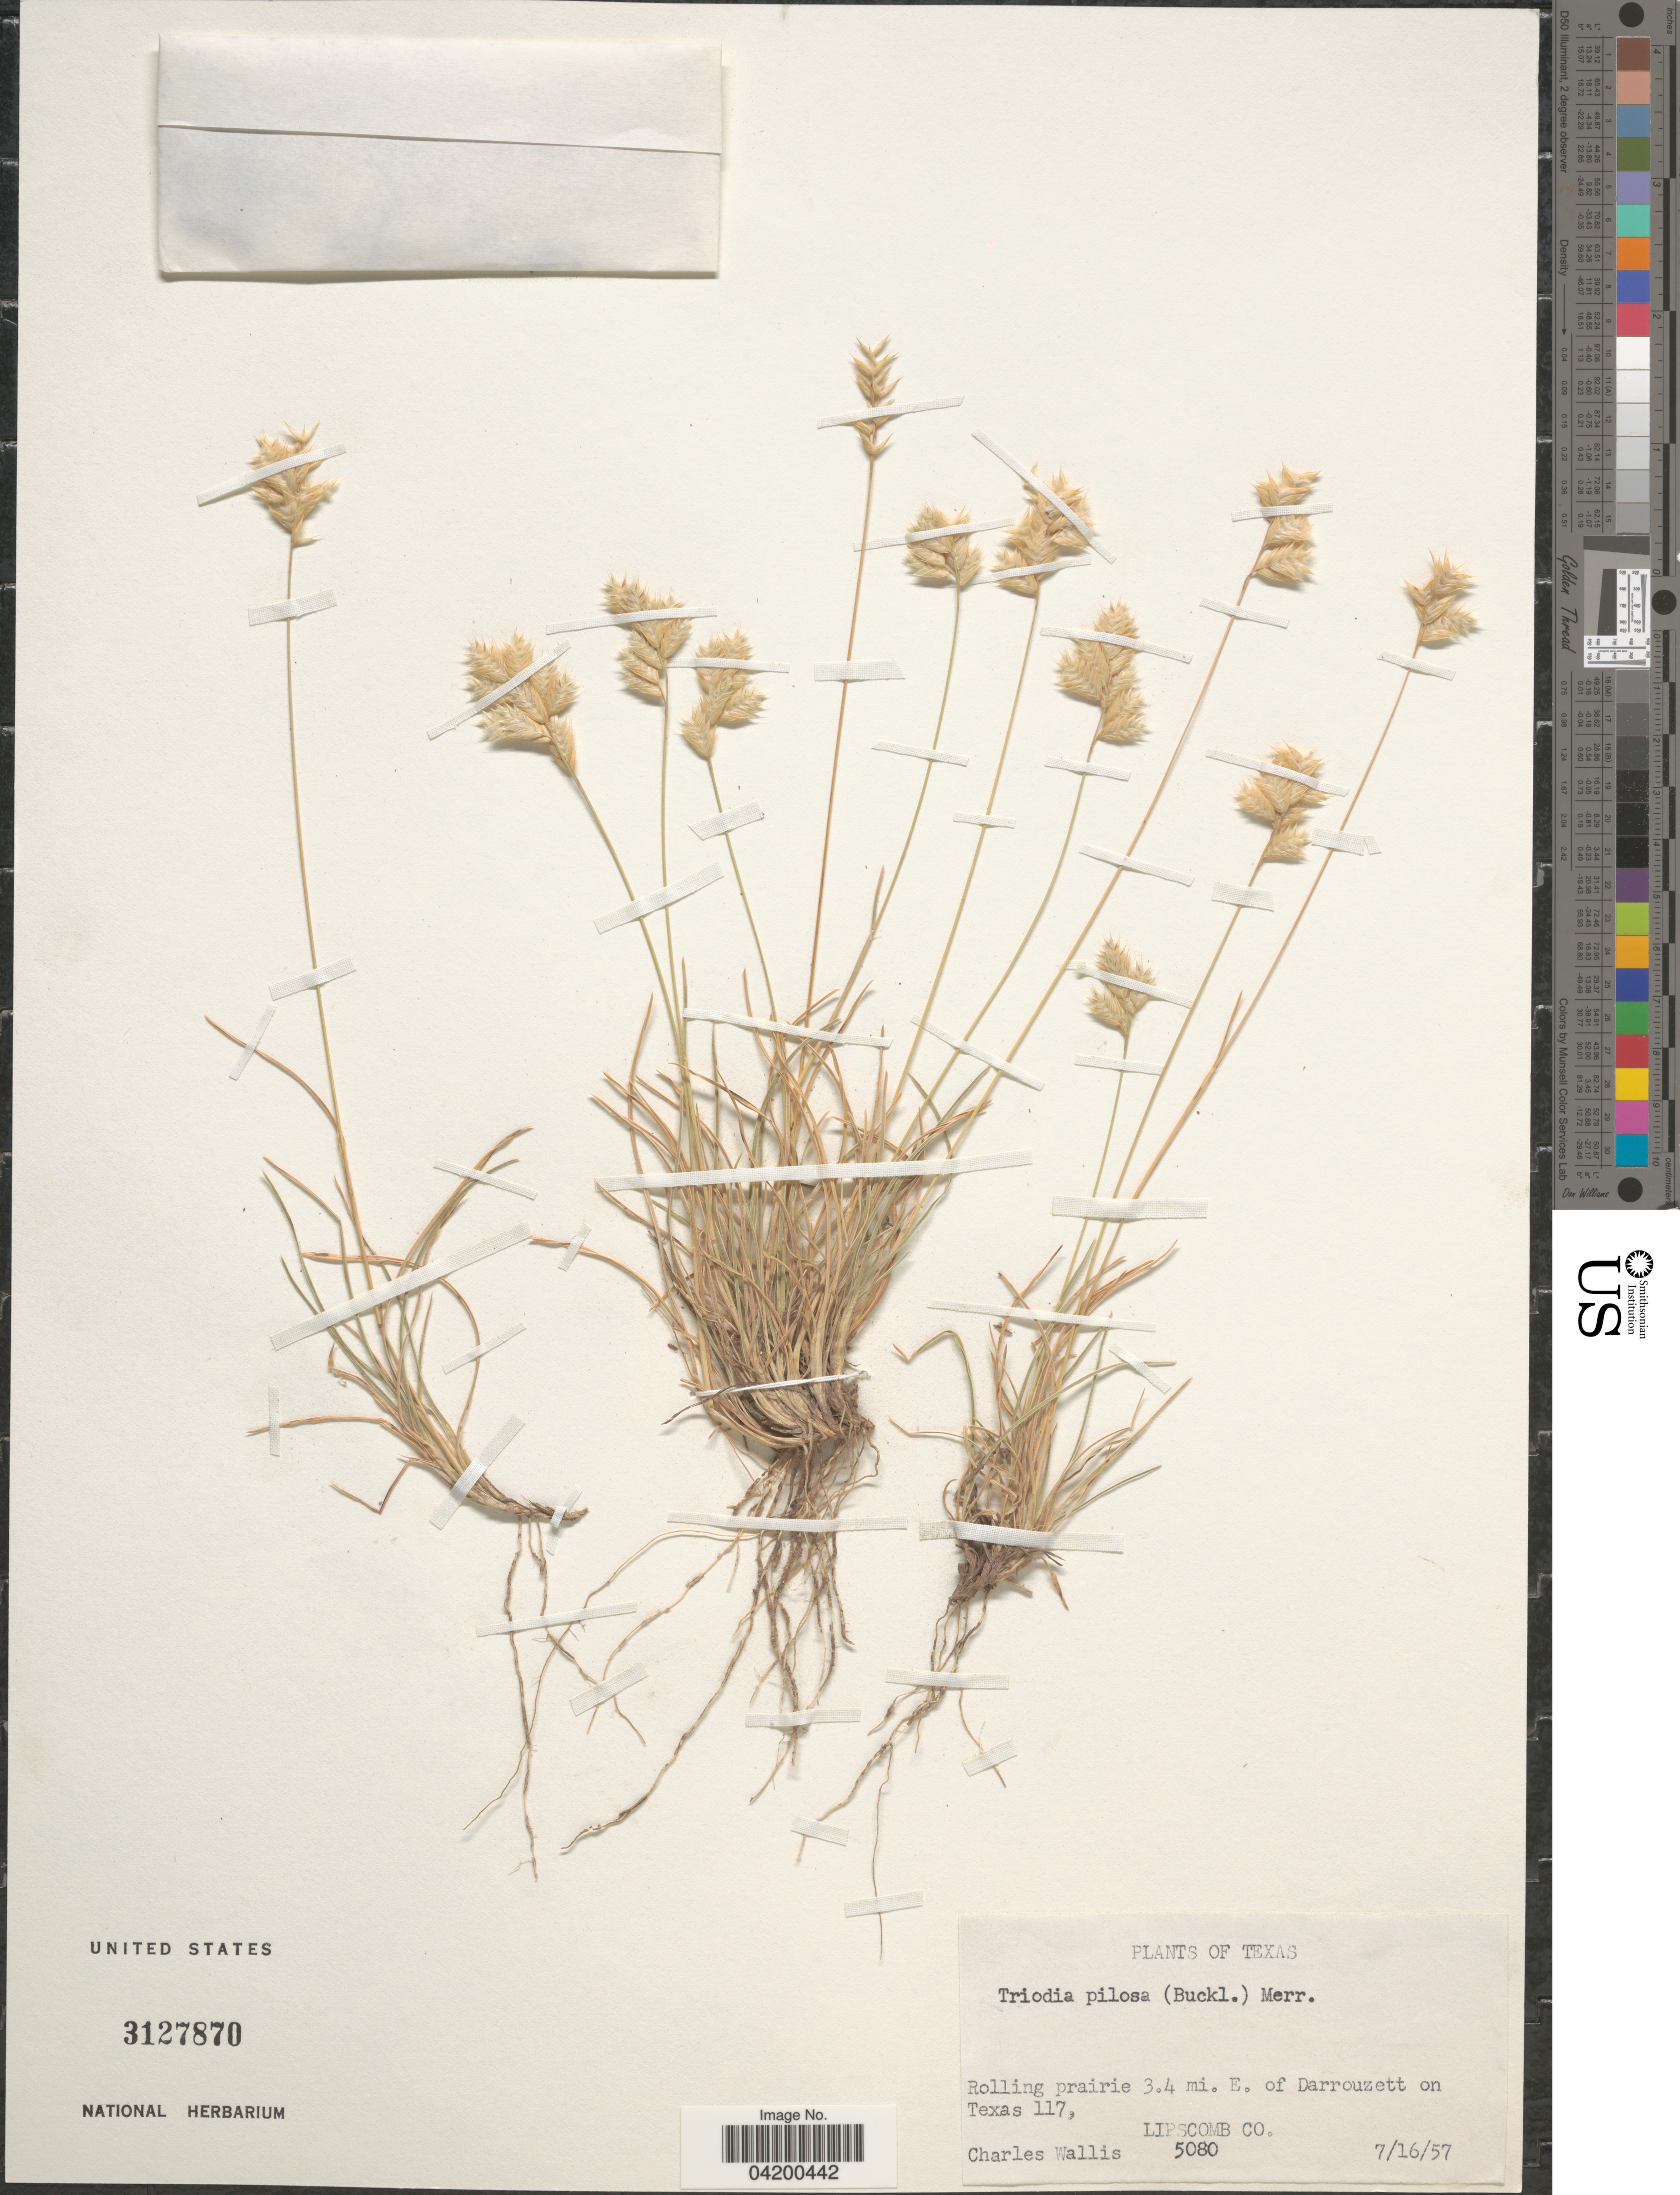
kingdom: Plantae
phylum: Tracheophyta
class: Liliopsida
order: Poales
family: Poaceae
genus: Erioneuron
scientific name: Erioneuron pilosum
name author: (Buckley) Nash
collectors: C. Wallis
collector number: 5080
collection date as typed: Transcribed d/m/y: 16/7/57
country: United States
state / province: Texas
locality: Rolling prairie 3.4 mi. E. of Darrouzett on Texas 117, Lipscomb Co.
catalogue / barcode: US 3127870